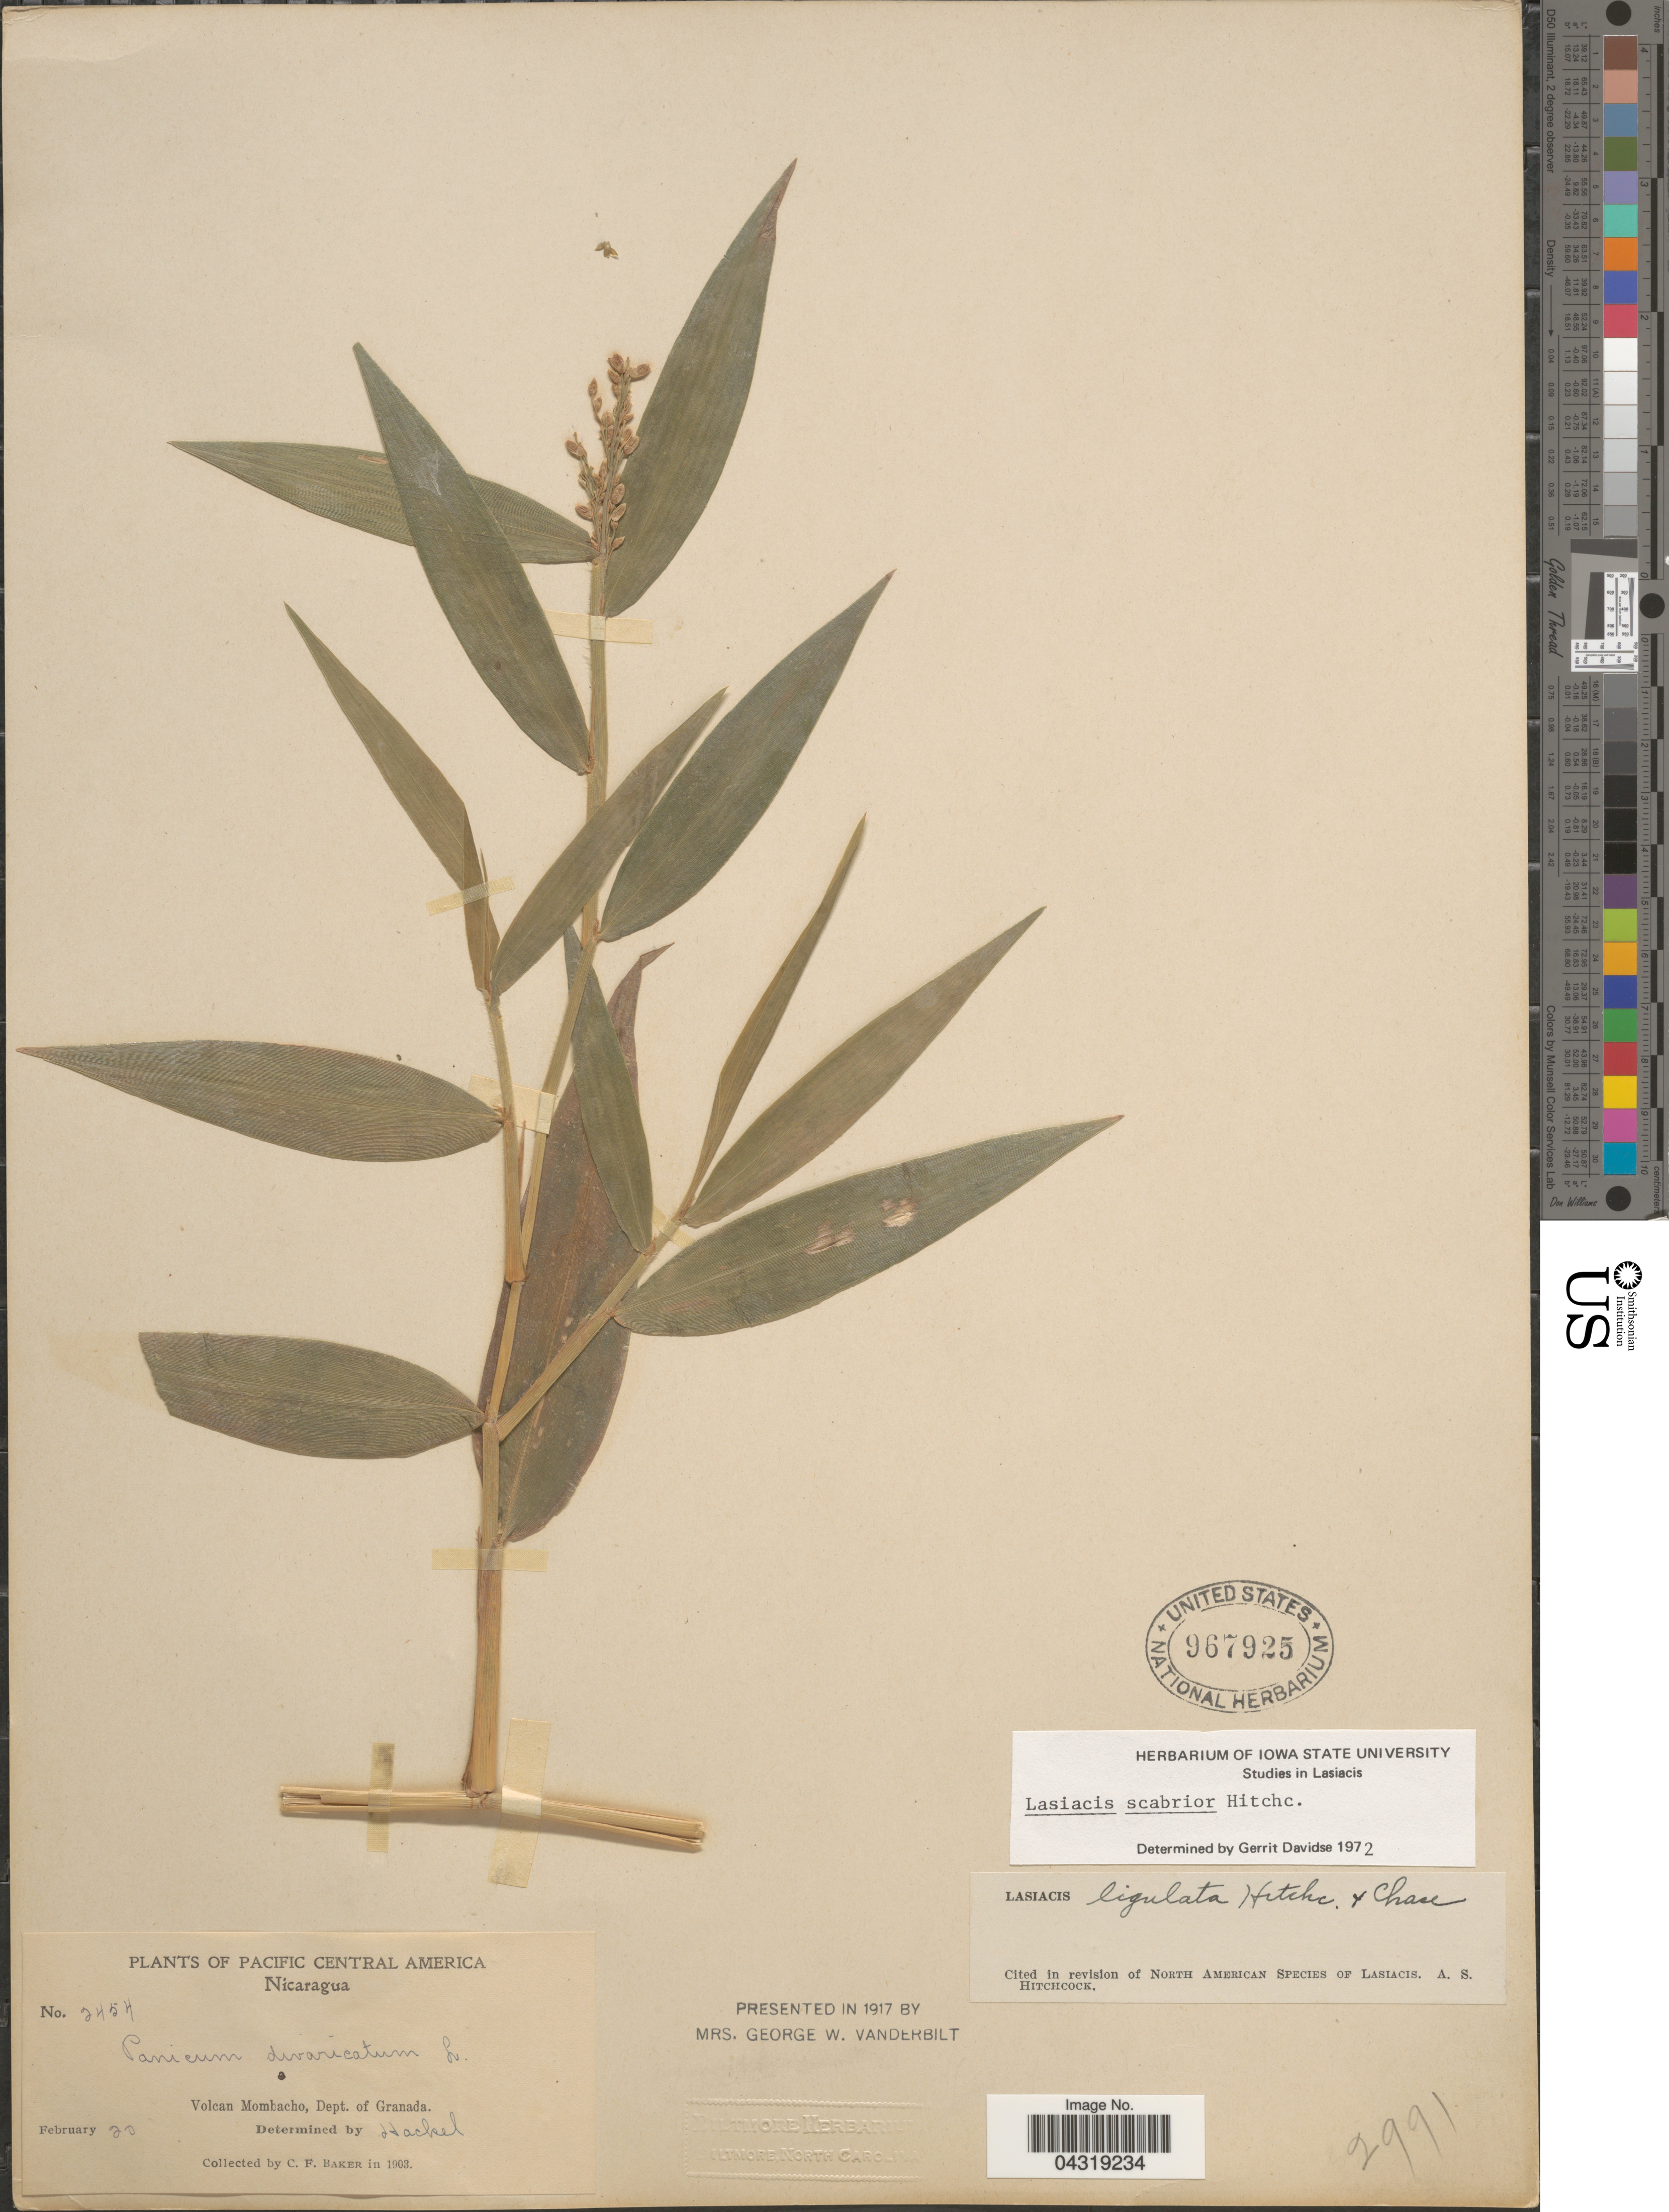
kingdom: Plantae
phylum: Tracheophyta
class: Liliopsida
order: Poales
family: Poaceae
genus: Lasiacis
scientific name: Lasiacis scabrior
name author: Hitchc.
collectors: C. F. Baker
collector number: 2454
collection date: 1903-02-20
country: Nicaragua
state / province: Granada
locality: Pacific Central America. Volcan Mombacho, Dept. of Granada.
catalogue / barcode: US 967925